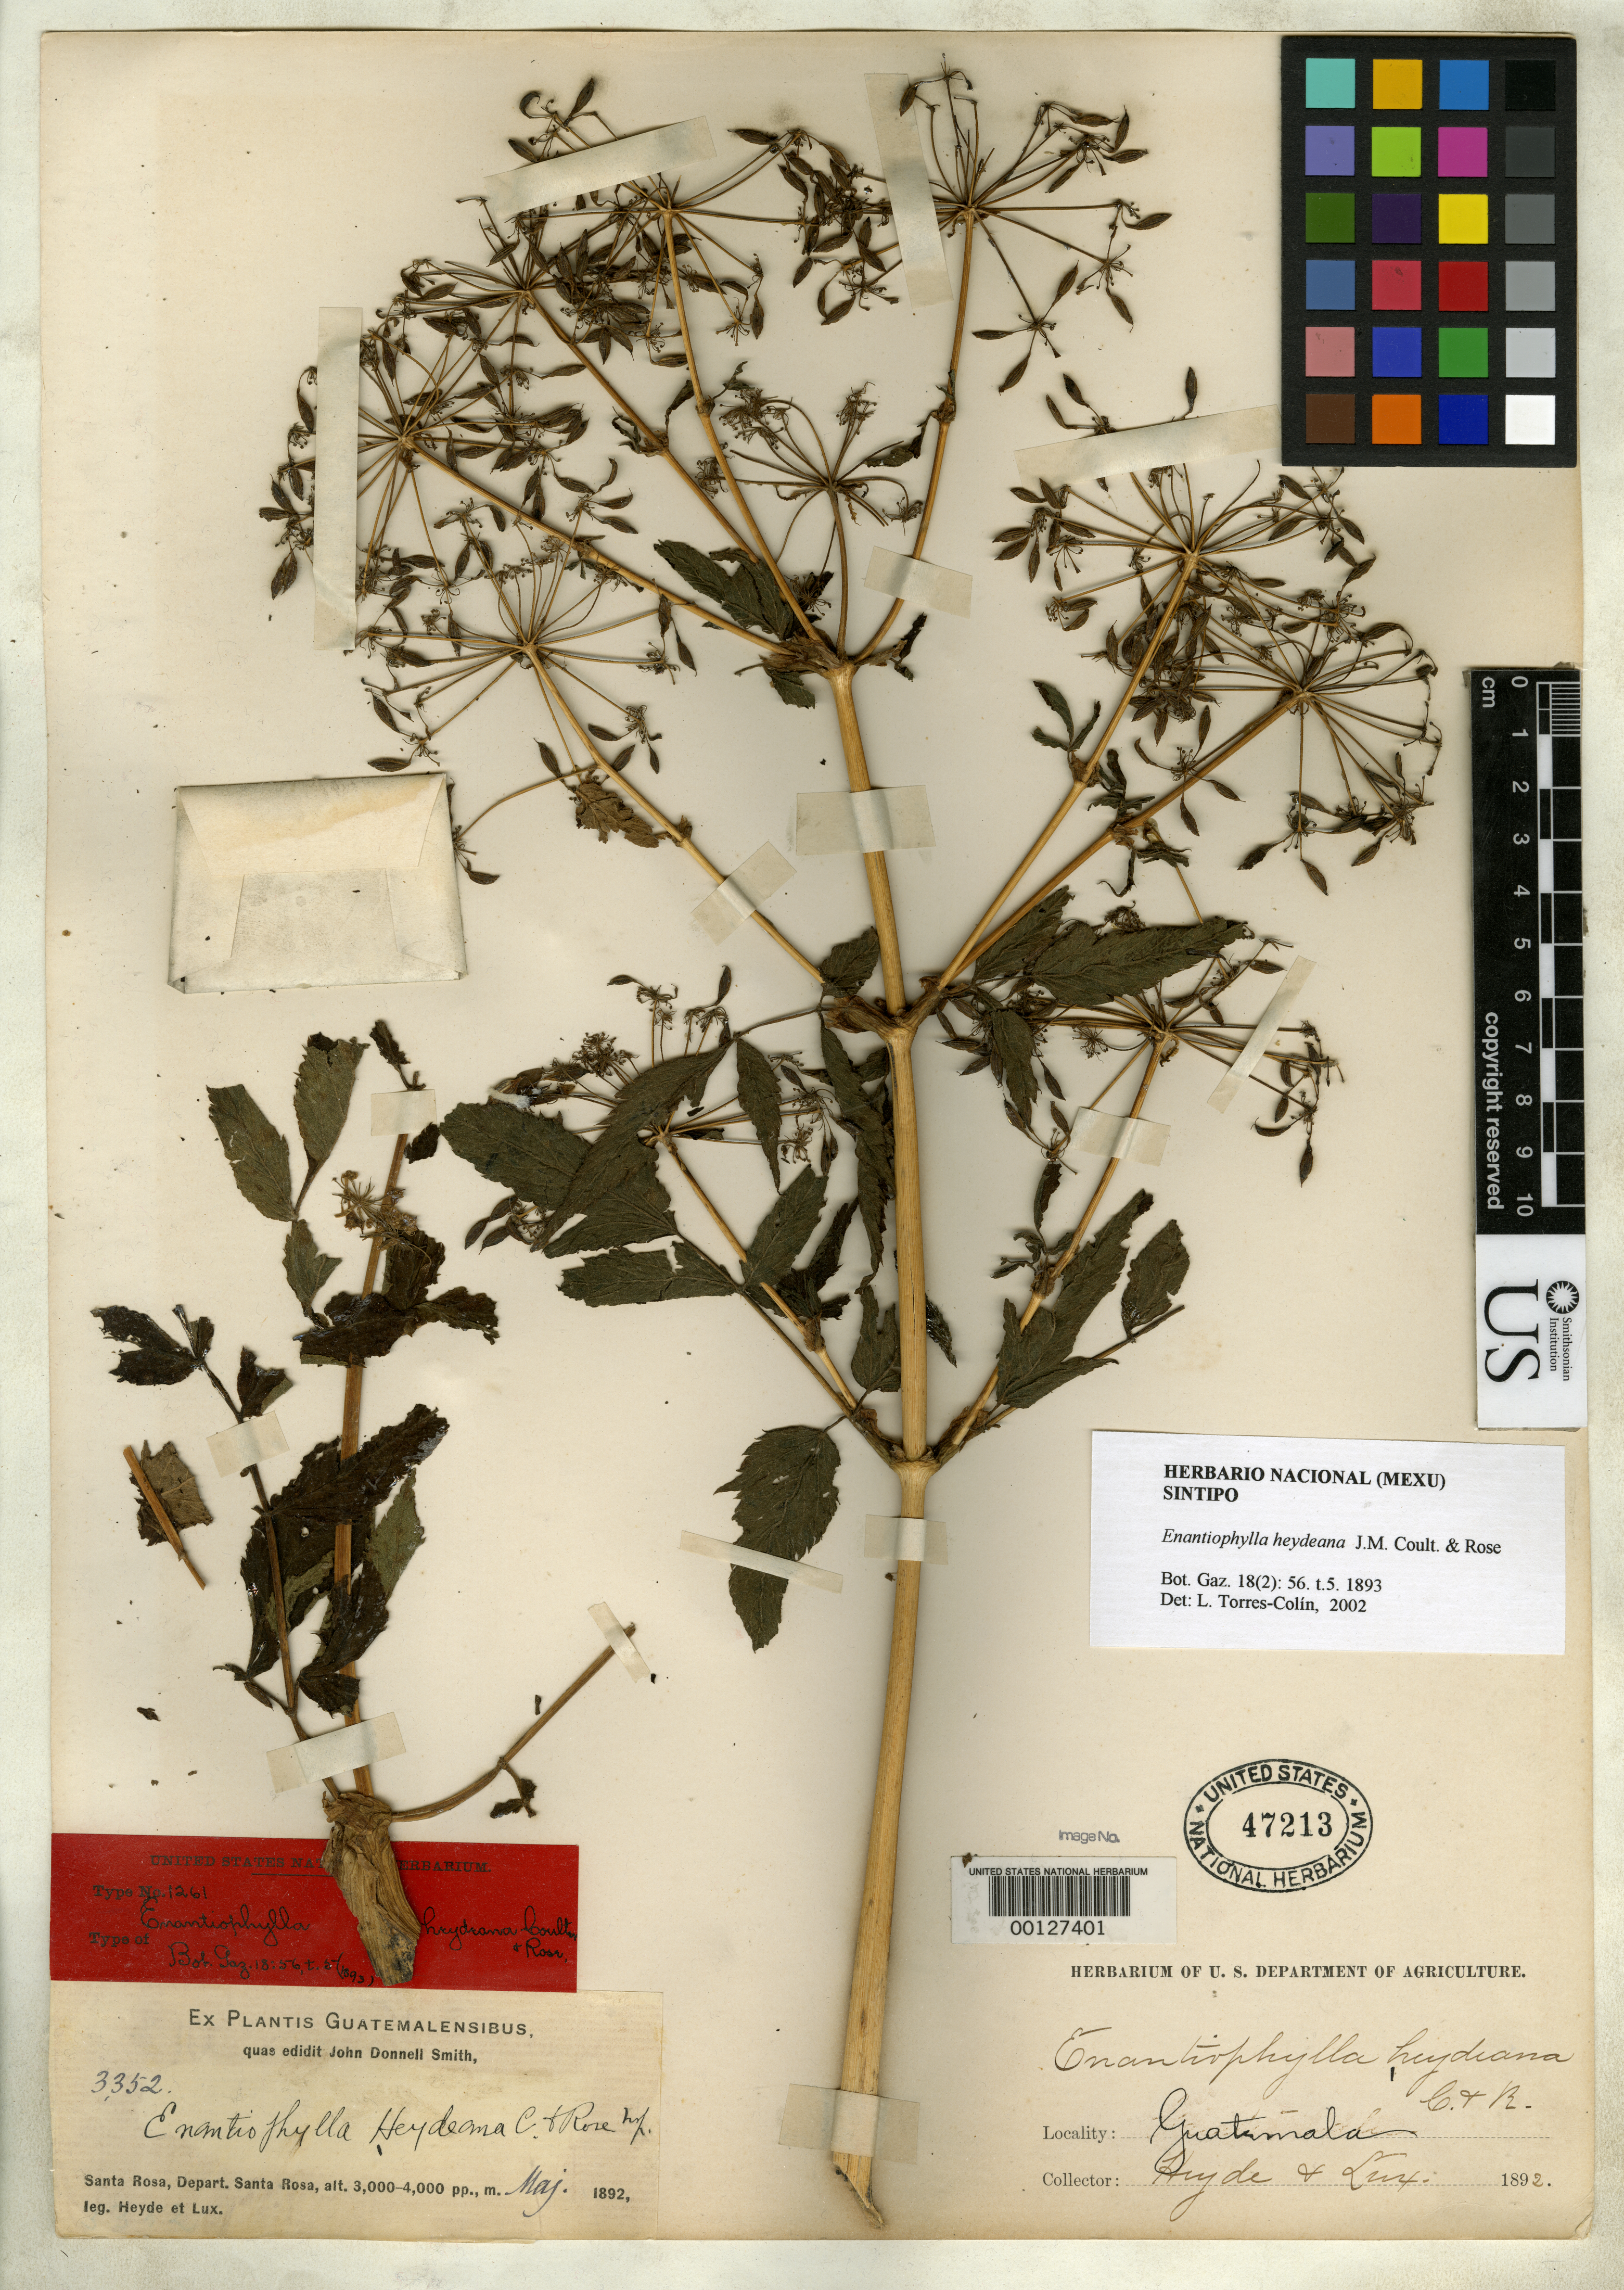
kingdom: Plantae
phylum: Tracheophyta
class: Magnoliopsida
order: Apiales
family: Apiaceae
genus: Enantiophylla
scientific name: Enantiophylla heydeana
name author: J.M. Coult. & Rose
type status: Syntype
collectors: E. T. Heyde & E. Lux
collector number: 3352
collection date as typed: May 1892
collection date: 1892-05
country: Guatemala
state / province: Santa Rosa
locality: Rio Esclavo, near Santa Rosa.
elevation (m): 914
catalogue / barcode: US 47213